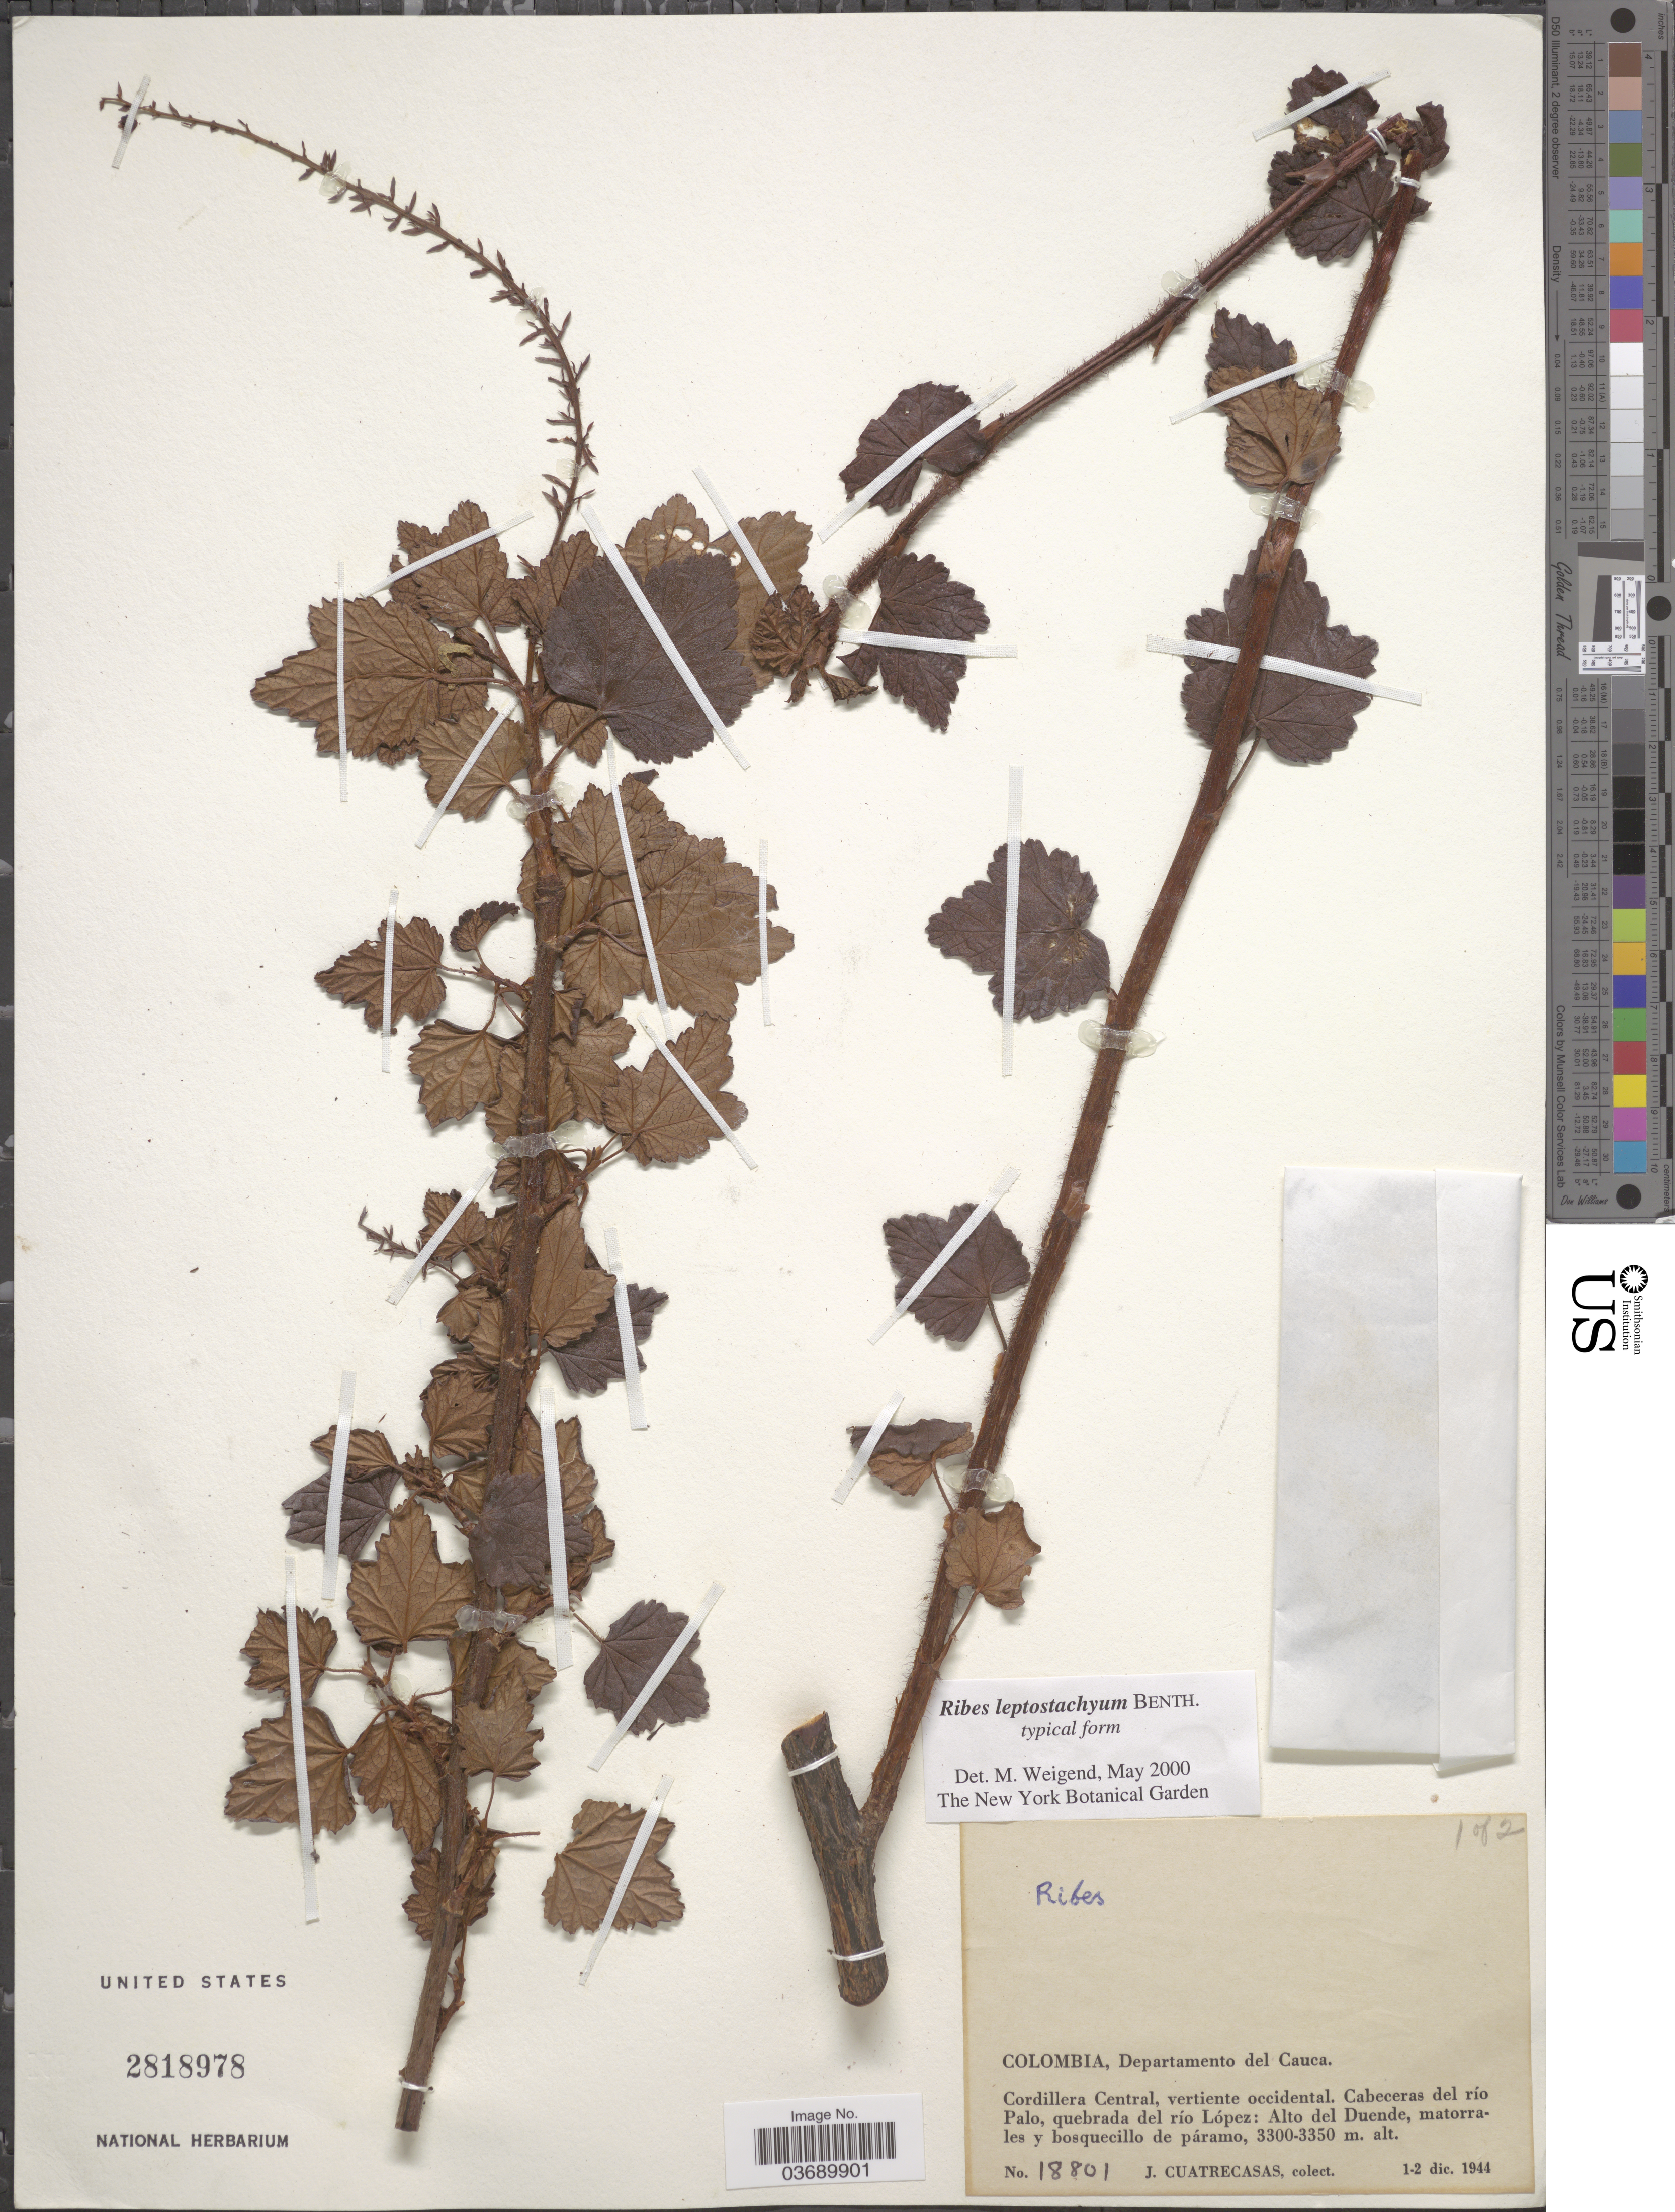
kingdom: Plantae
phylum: Tracheophyta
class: Magnoliopsida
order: Saxifragales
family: Grossulariaceae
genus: Ribes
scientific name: Ribes leptostachyum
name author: Decne.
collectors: J. Cuatrecasas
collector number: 18801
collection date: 1944-12-01/1944-12-02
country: Colombia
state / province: Cauca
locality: Departamento del Cauca. Cordillera Central, vertiente occidental. Cabeceras del río Palo, quebrada del río López: Alto del Duende.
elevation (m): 3300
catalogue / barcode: US 2818978